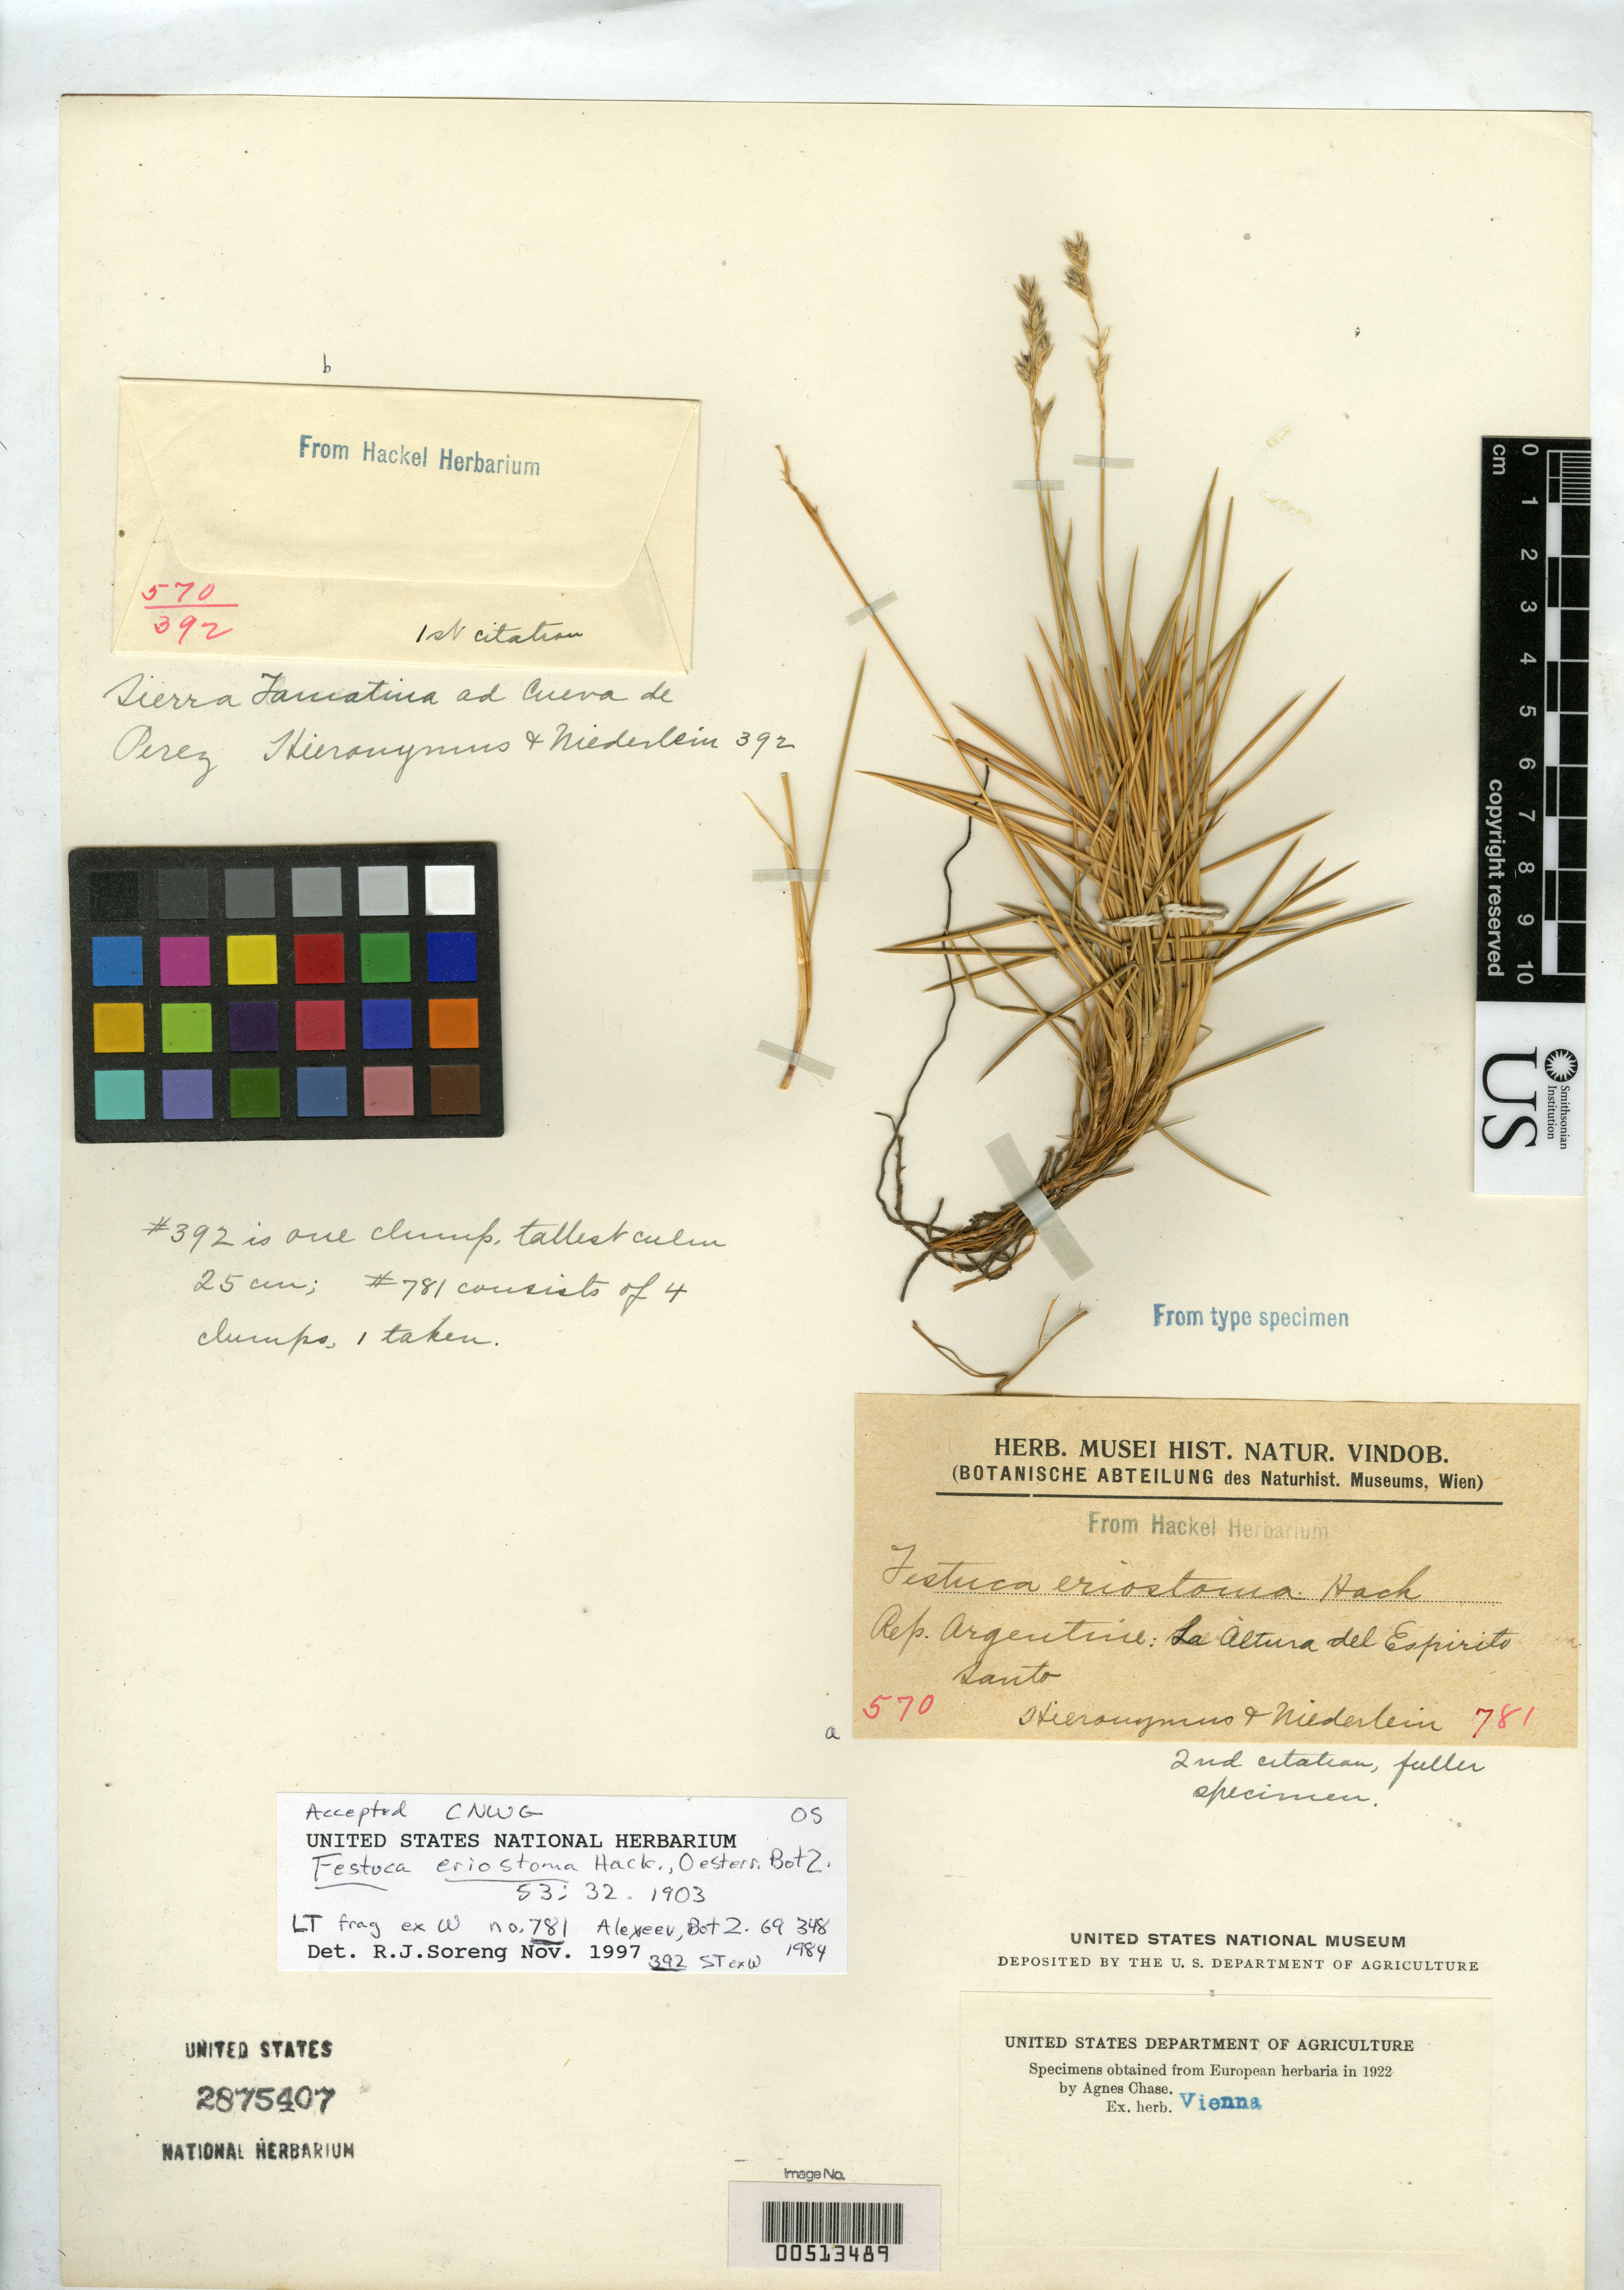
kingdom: Plantae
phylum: Tracheophyta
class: Liliopsida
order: Poales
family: Poaceae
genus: Festuca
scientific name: Festuca eriostoma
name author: Hack.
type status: Isolectotype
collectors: G. H. Hieronymus & G. Niederlein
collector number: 781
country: Argentina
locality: La Altura del Espiritu Santo.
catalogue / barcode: US 2875407